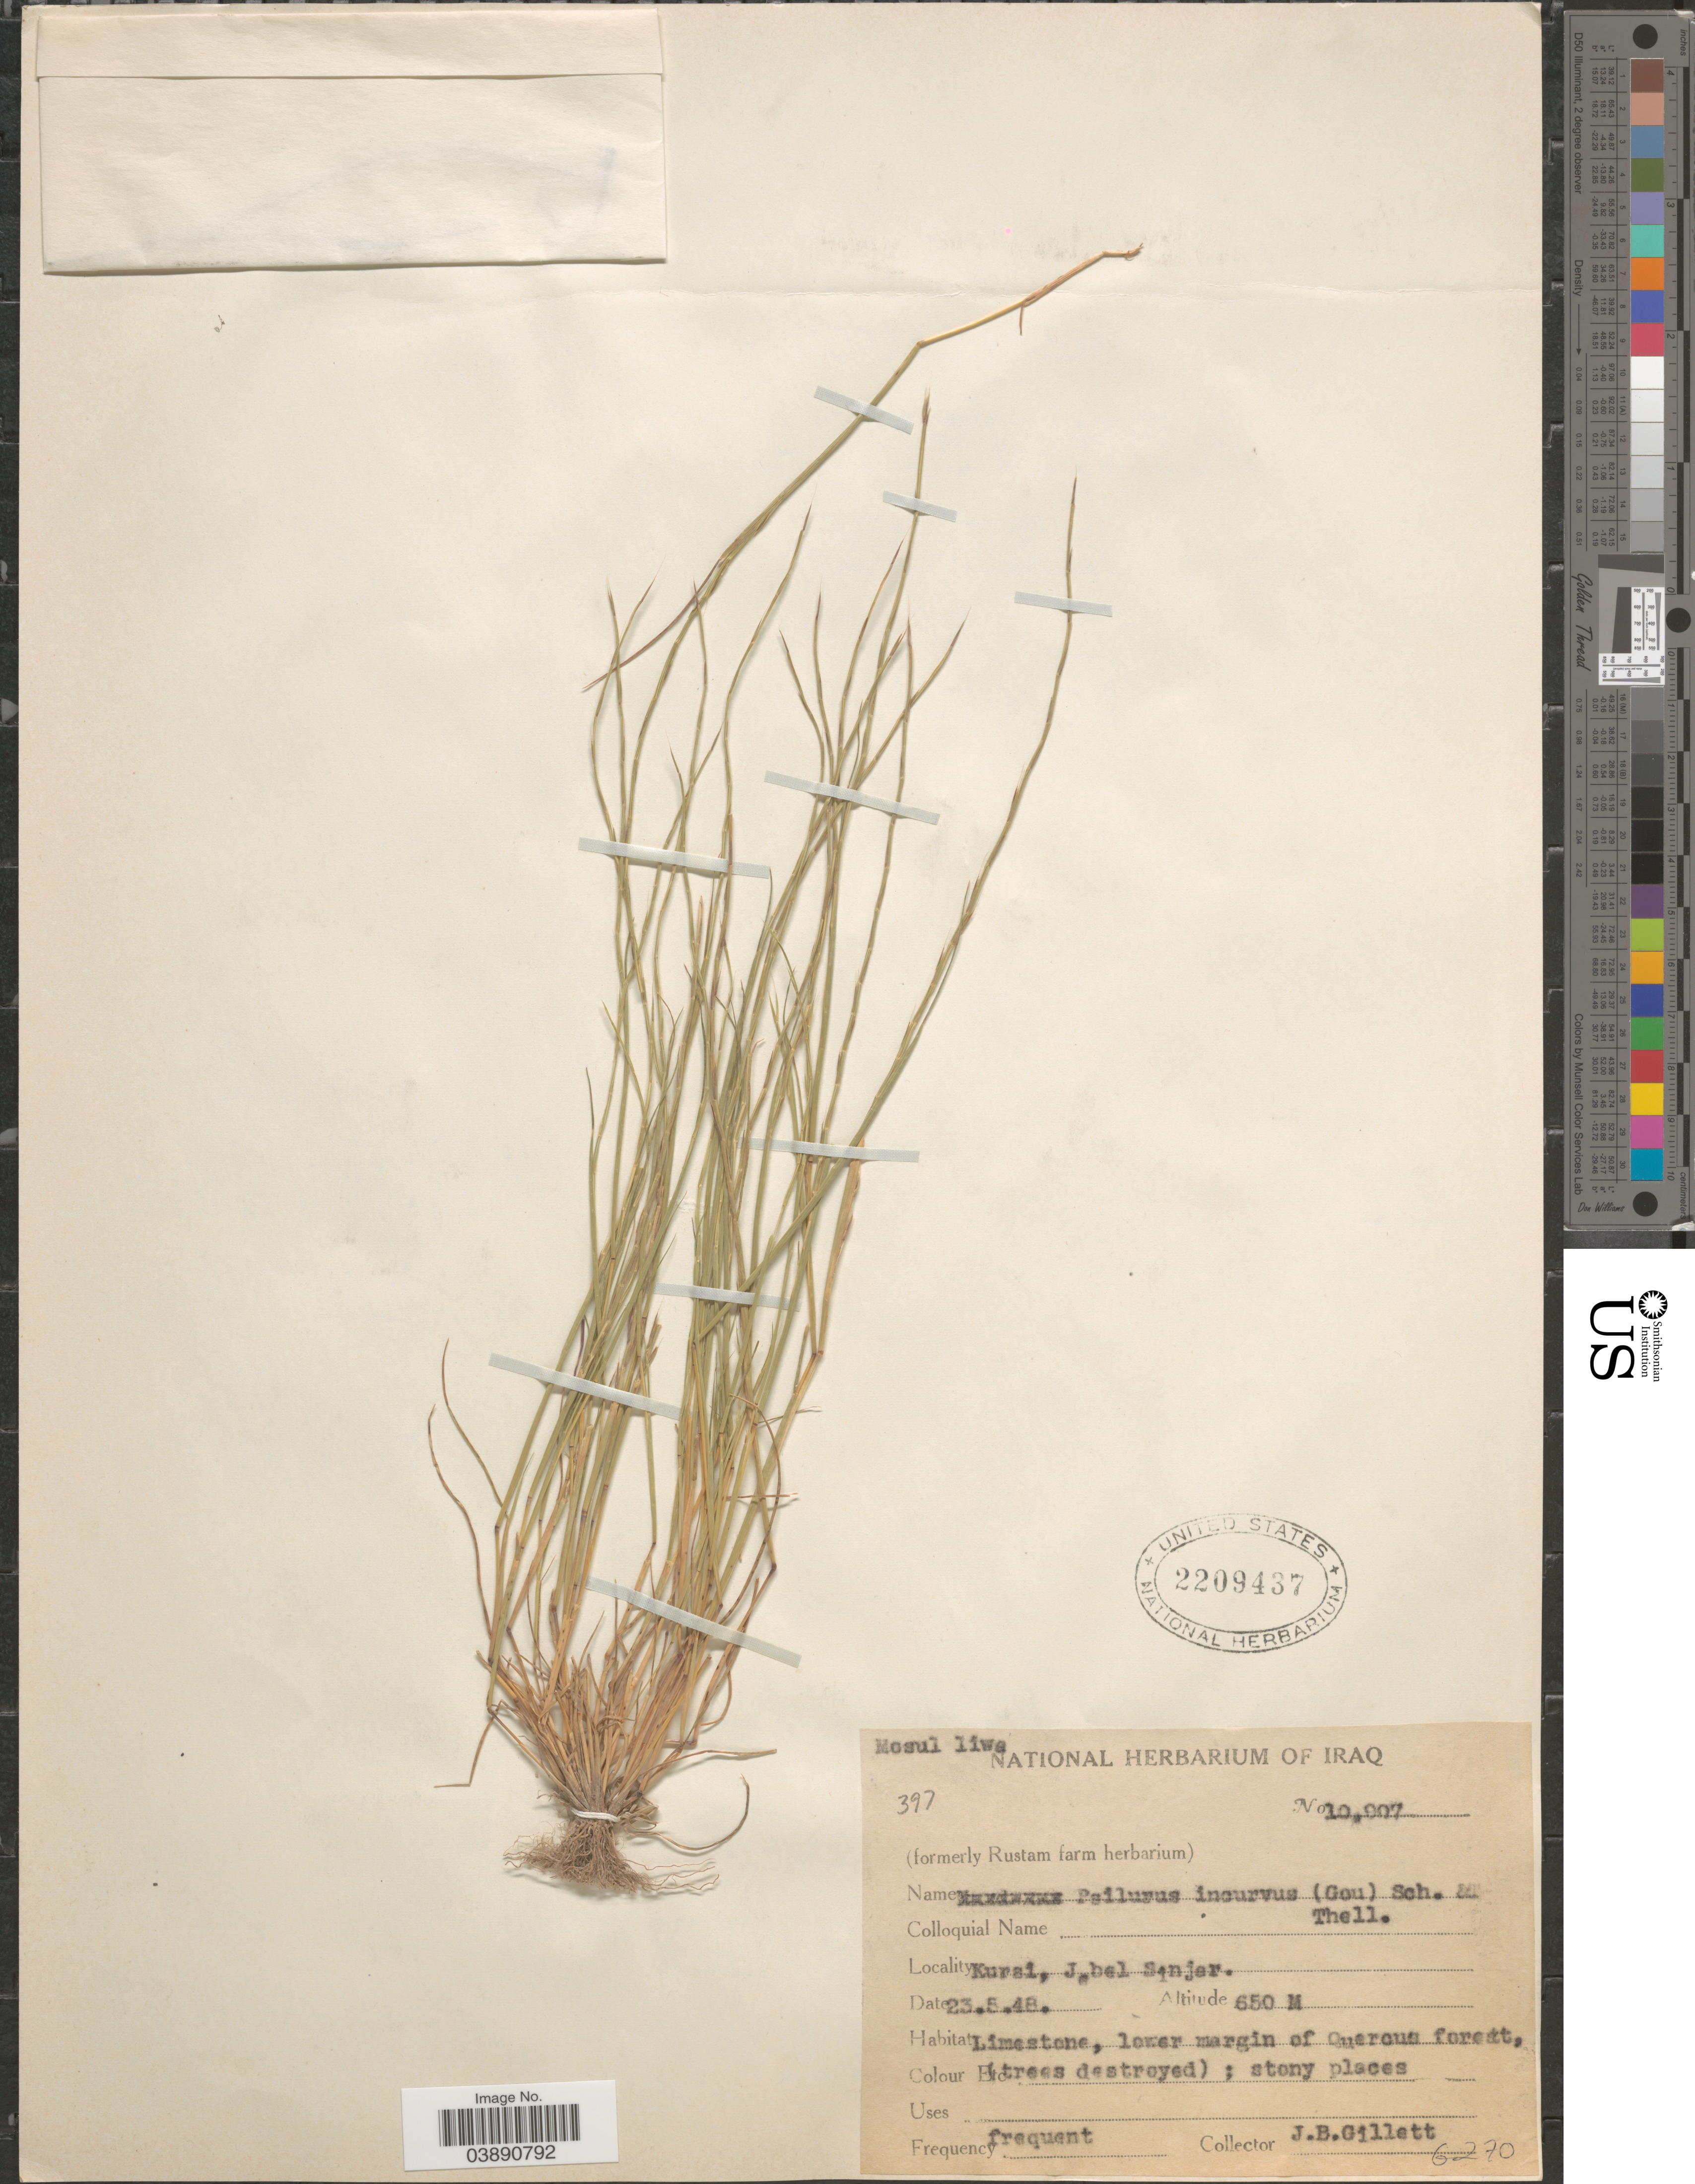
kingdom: Plantae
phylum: Tracheophyta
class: Liliopsida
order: Poales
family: Poaceae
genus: Festuca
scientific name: Festuca incurva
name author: (Gouan) Gutermann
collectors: J. B. Gillett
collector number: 10007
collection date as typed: Transcribed d/m/y: 23/5/48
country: Iraq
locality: Kurai, J. Bel Sinjar. Limestone, lower margin of Quercus forest.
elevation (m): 650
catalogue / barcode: US 2209437